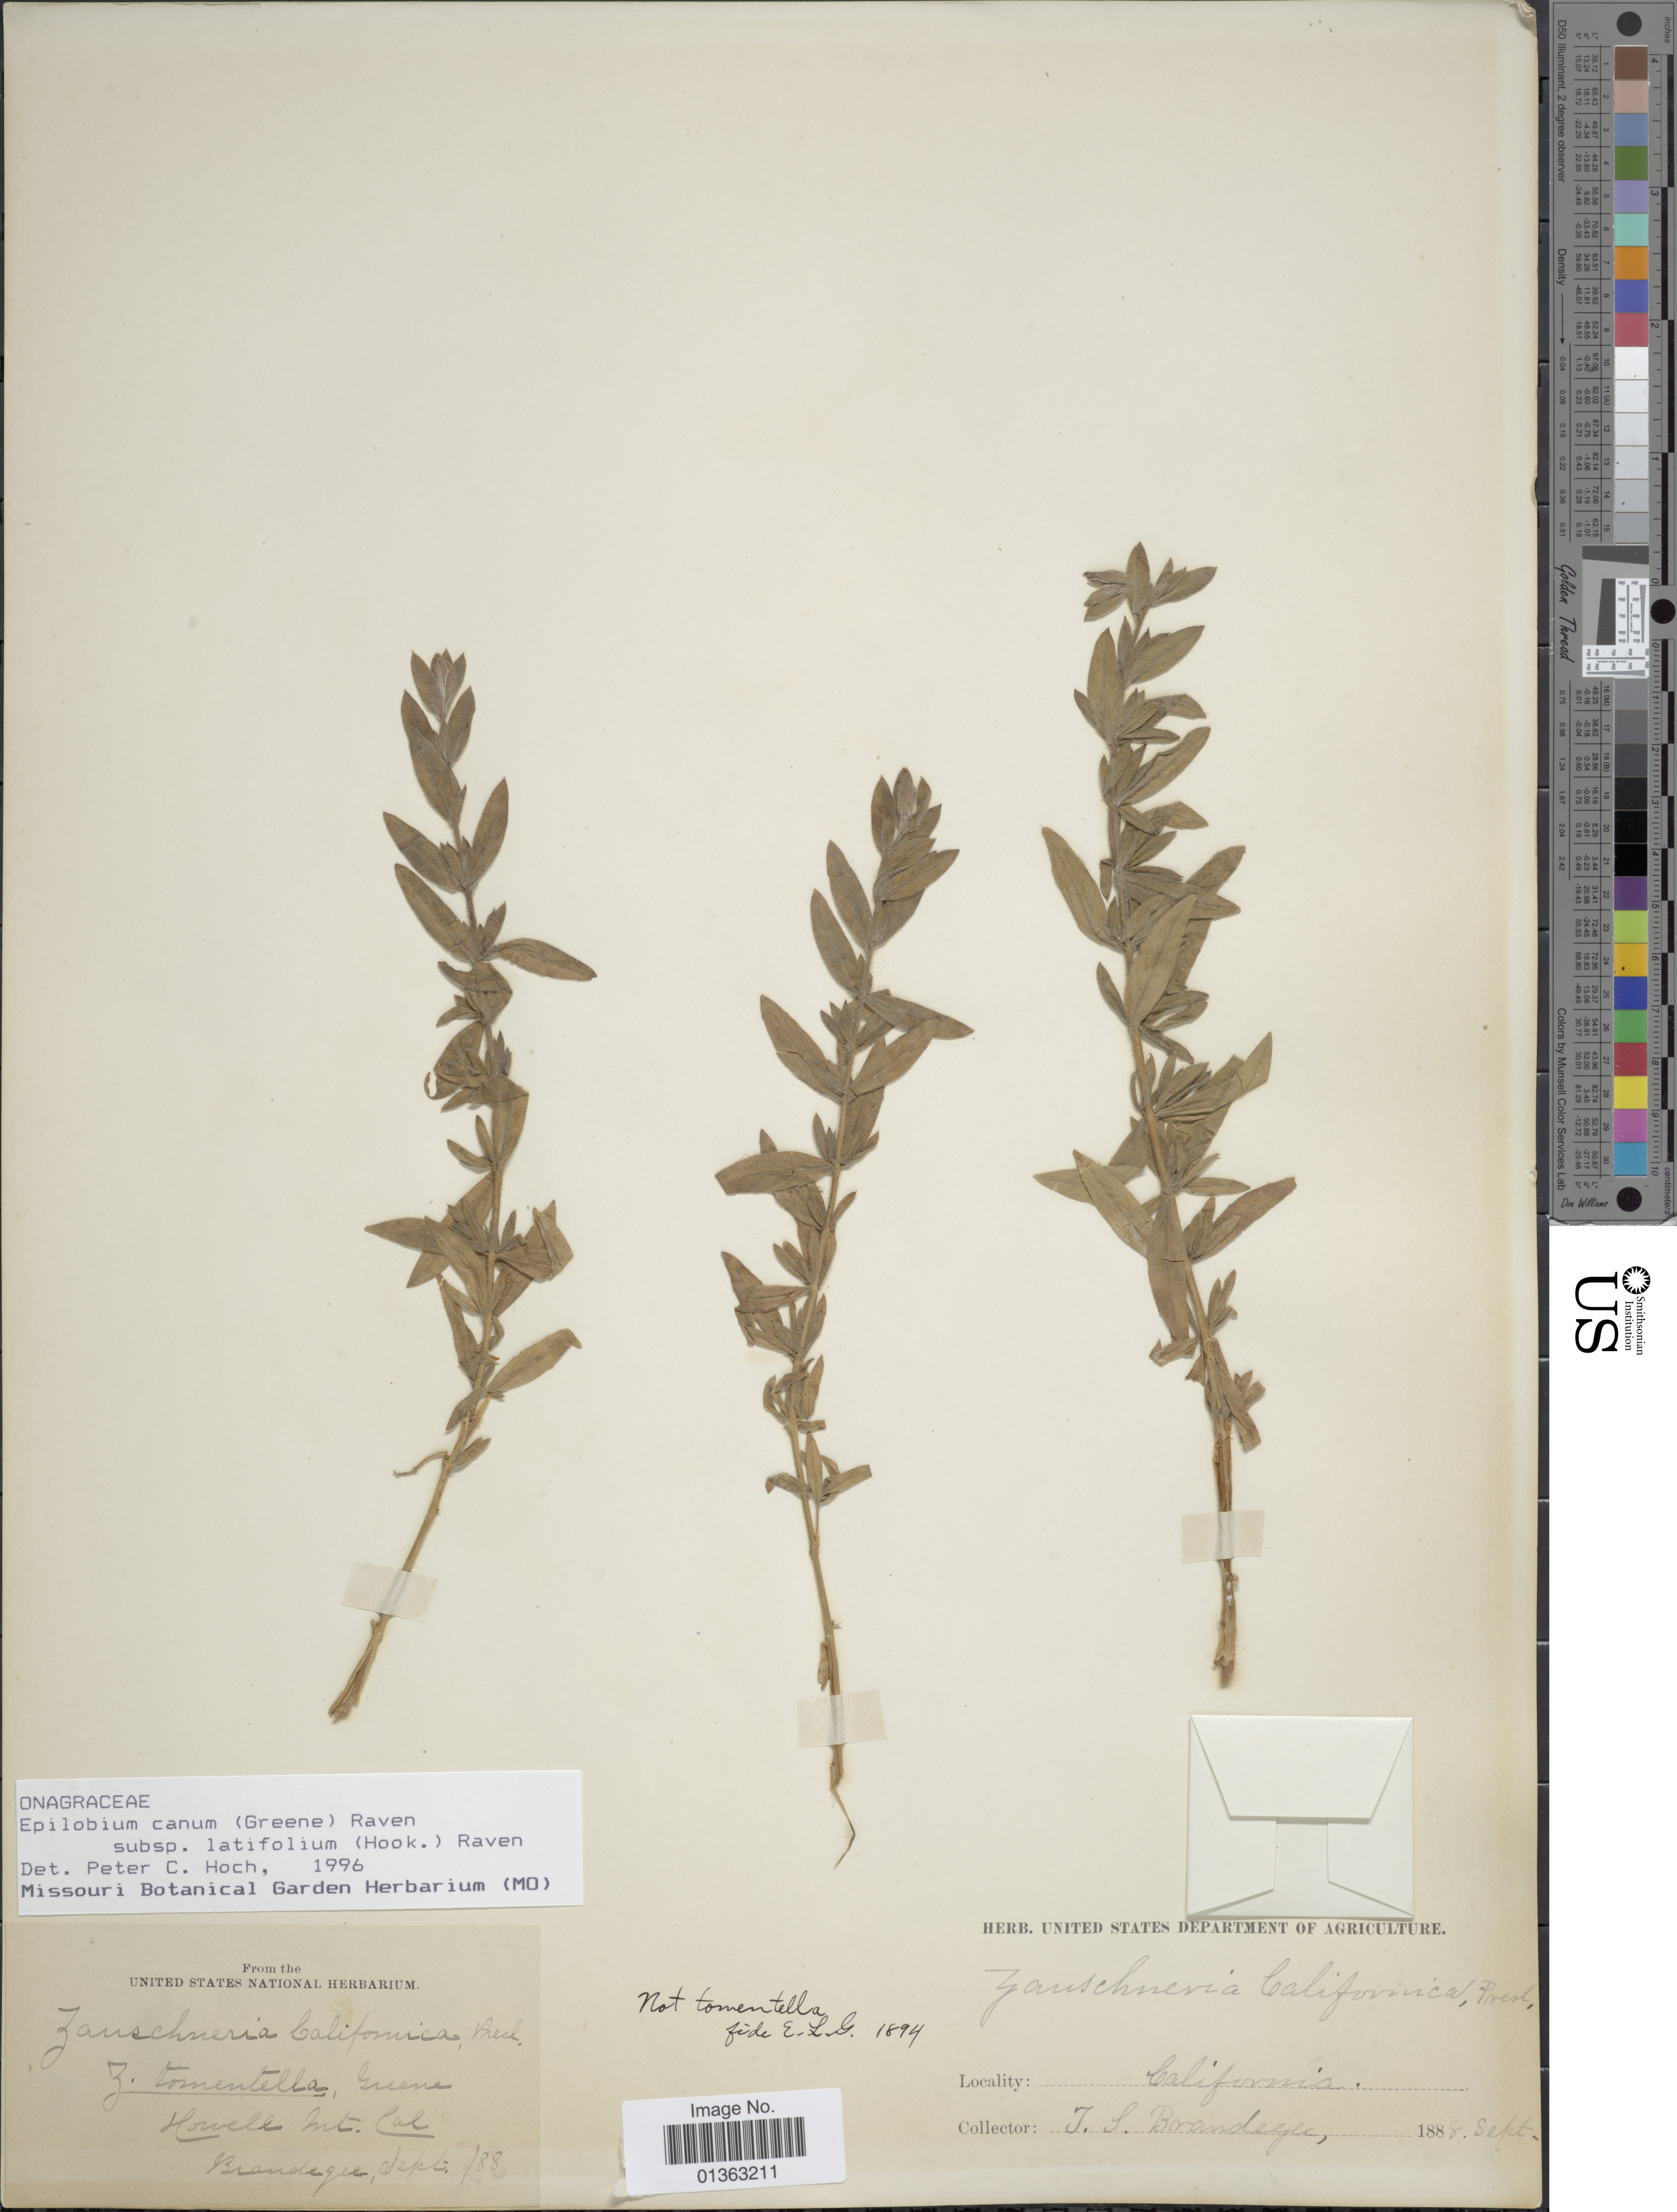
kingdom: Plantae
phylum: Tracheophyta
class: Magnoliopsida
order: Myrtales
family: Onagraceae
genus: Epilobium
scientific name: Epilobium canum subsp. latifolium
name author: (Hook.) P.H. Raven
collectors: J. S. Brandegee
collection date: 1888-09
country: United States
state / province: California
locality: Howell Mt.